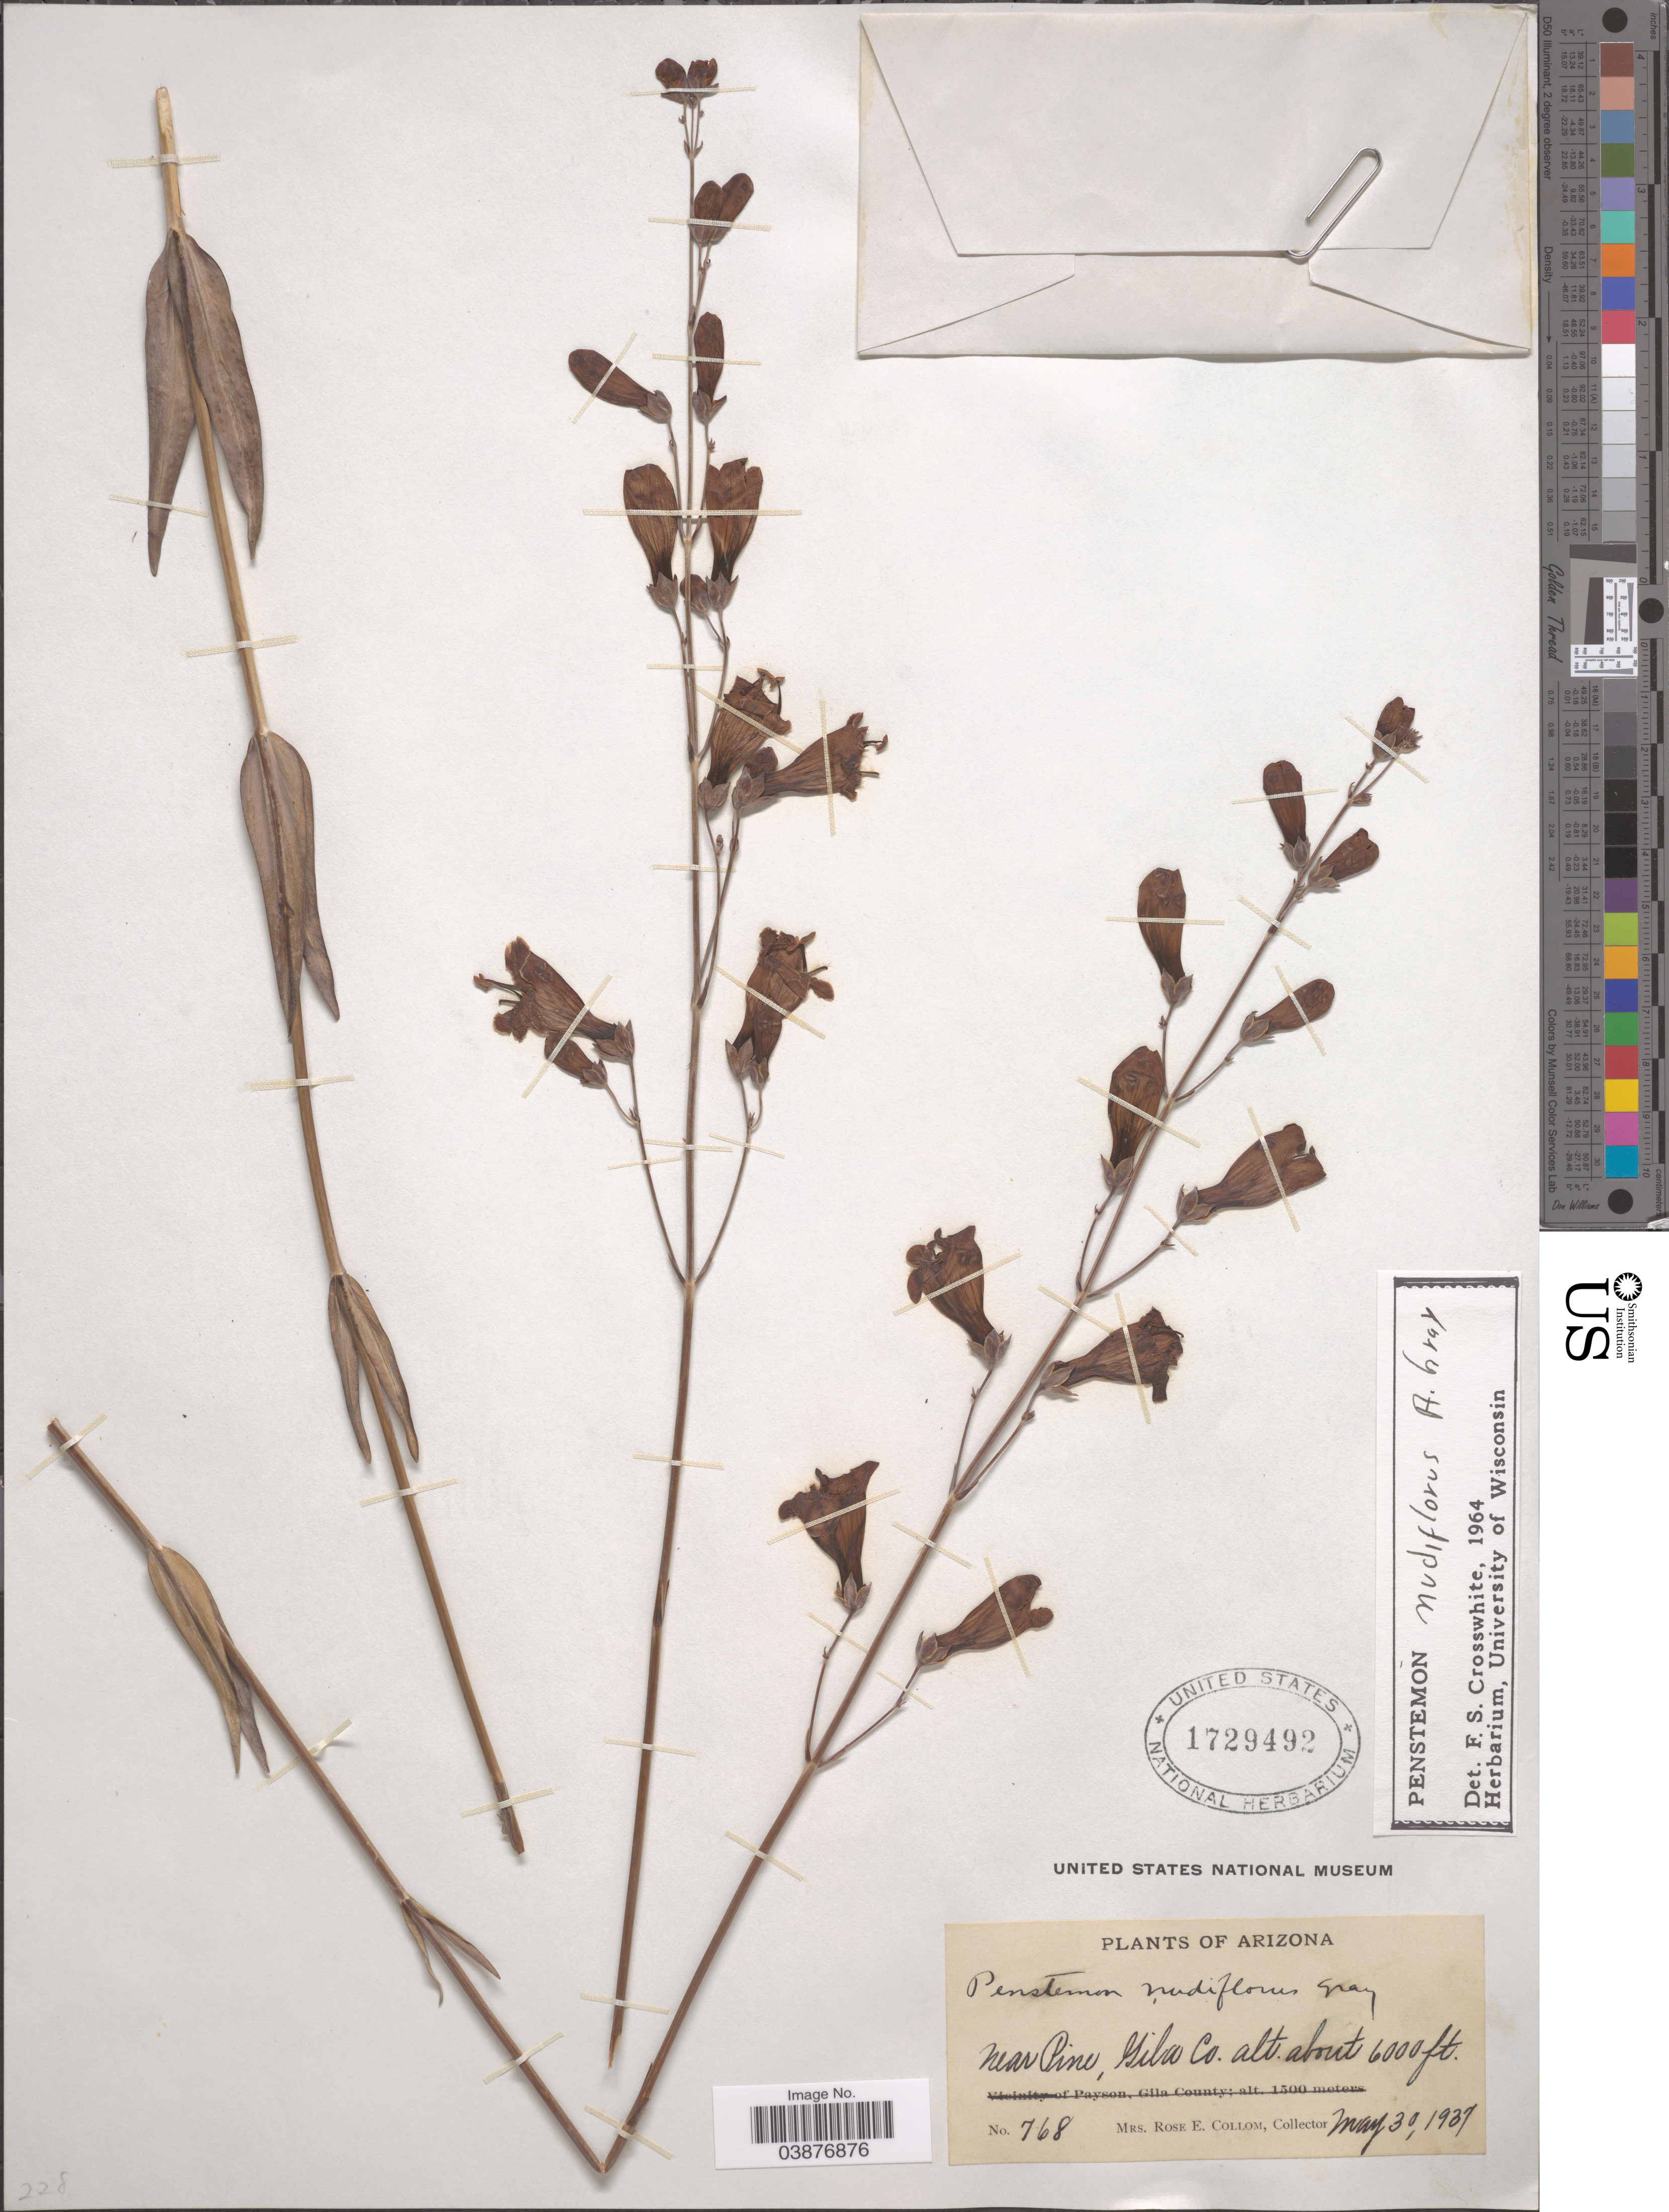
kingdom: Plantae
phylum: Tracheophyta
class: Magnoliopsida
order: Lamiales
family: Plantaginaceae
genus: Penstemon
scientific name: Penstemon nudiflorus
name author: A. Gray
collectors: R. E. Collom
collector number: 768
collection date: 1937-05-30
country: United States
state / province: Arizona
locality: Near Pine, Gila Co.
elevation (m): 1829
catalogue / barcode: US 1729492